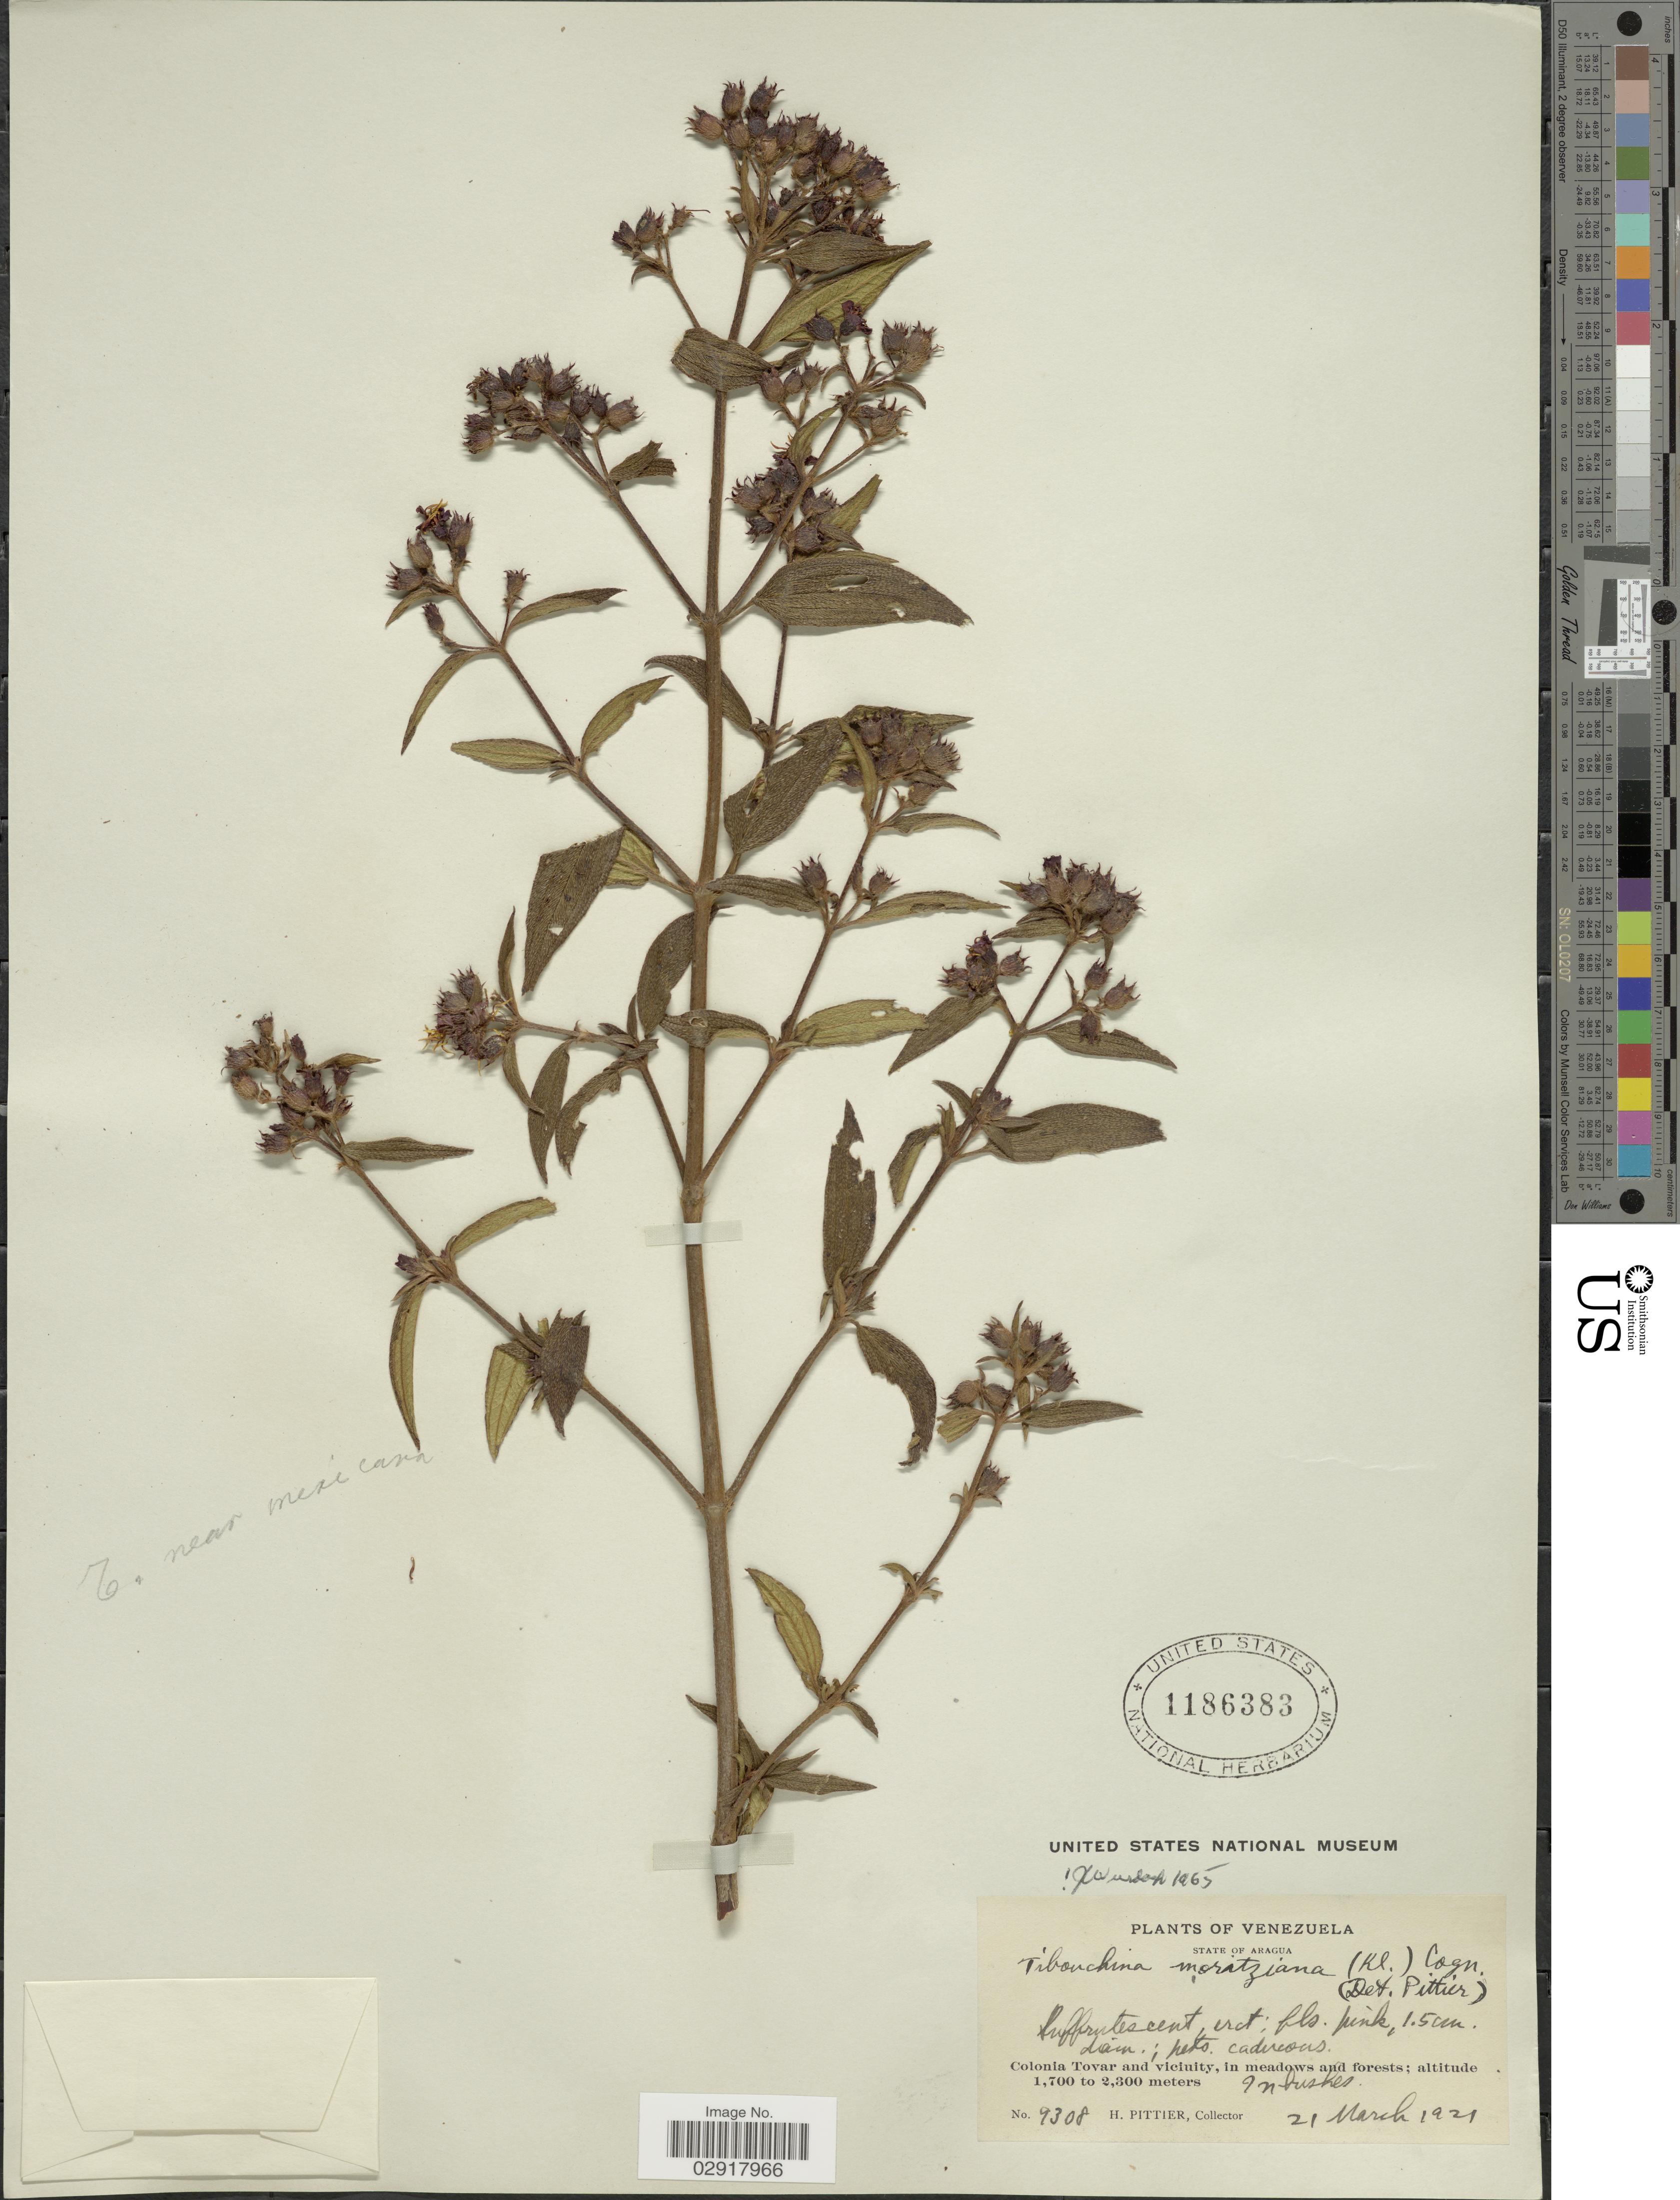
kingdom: Plantae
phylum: Tracheophyta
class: Magnoliopsida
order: Myrtales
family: Melastomataceae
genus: Chaetogastra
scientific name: Chaetogastra geitneriana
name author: Schltdl.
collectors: H. F. Pittier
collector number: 9308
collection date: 1921-03-21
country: Venezuela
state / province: Aragua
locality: Colonia Tovar and vicinity, in meadows and forests.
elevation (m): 1700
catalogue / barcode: US 1186383